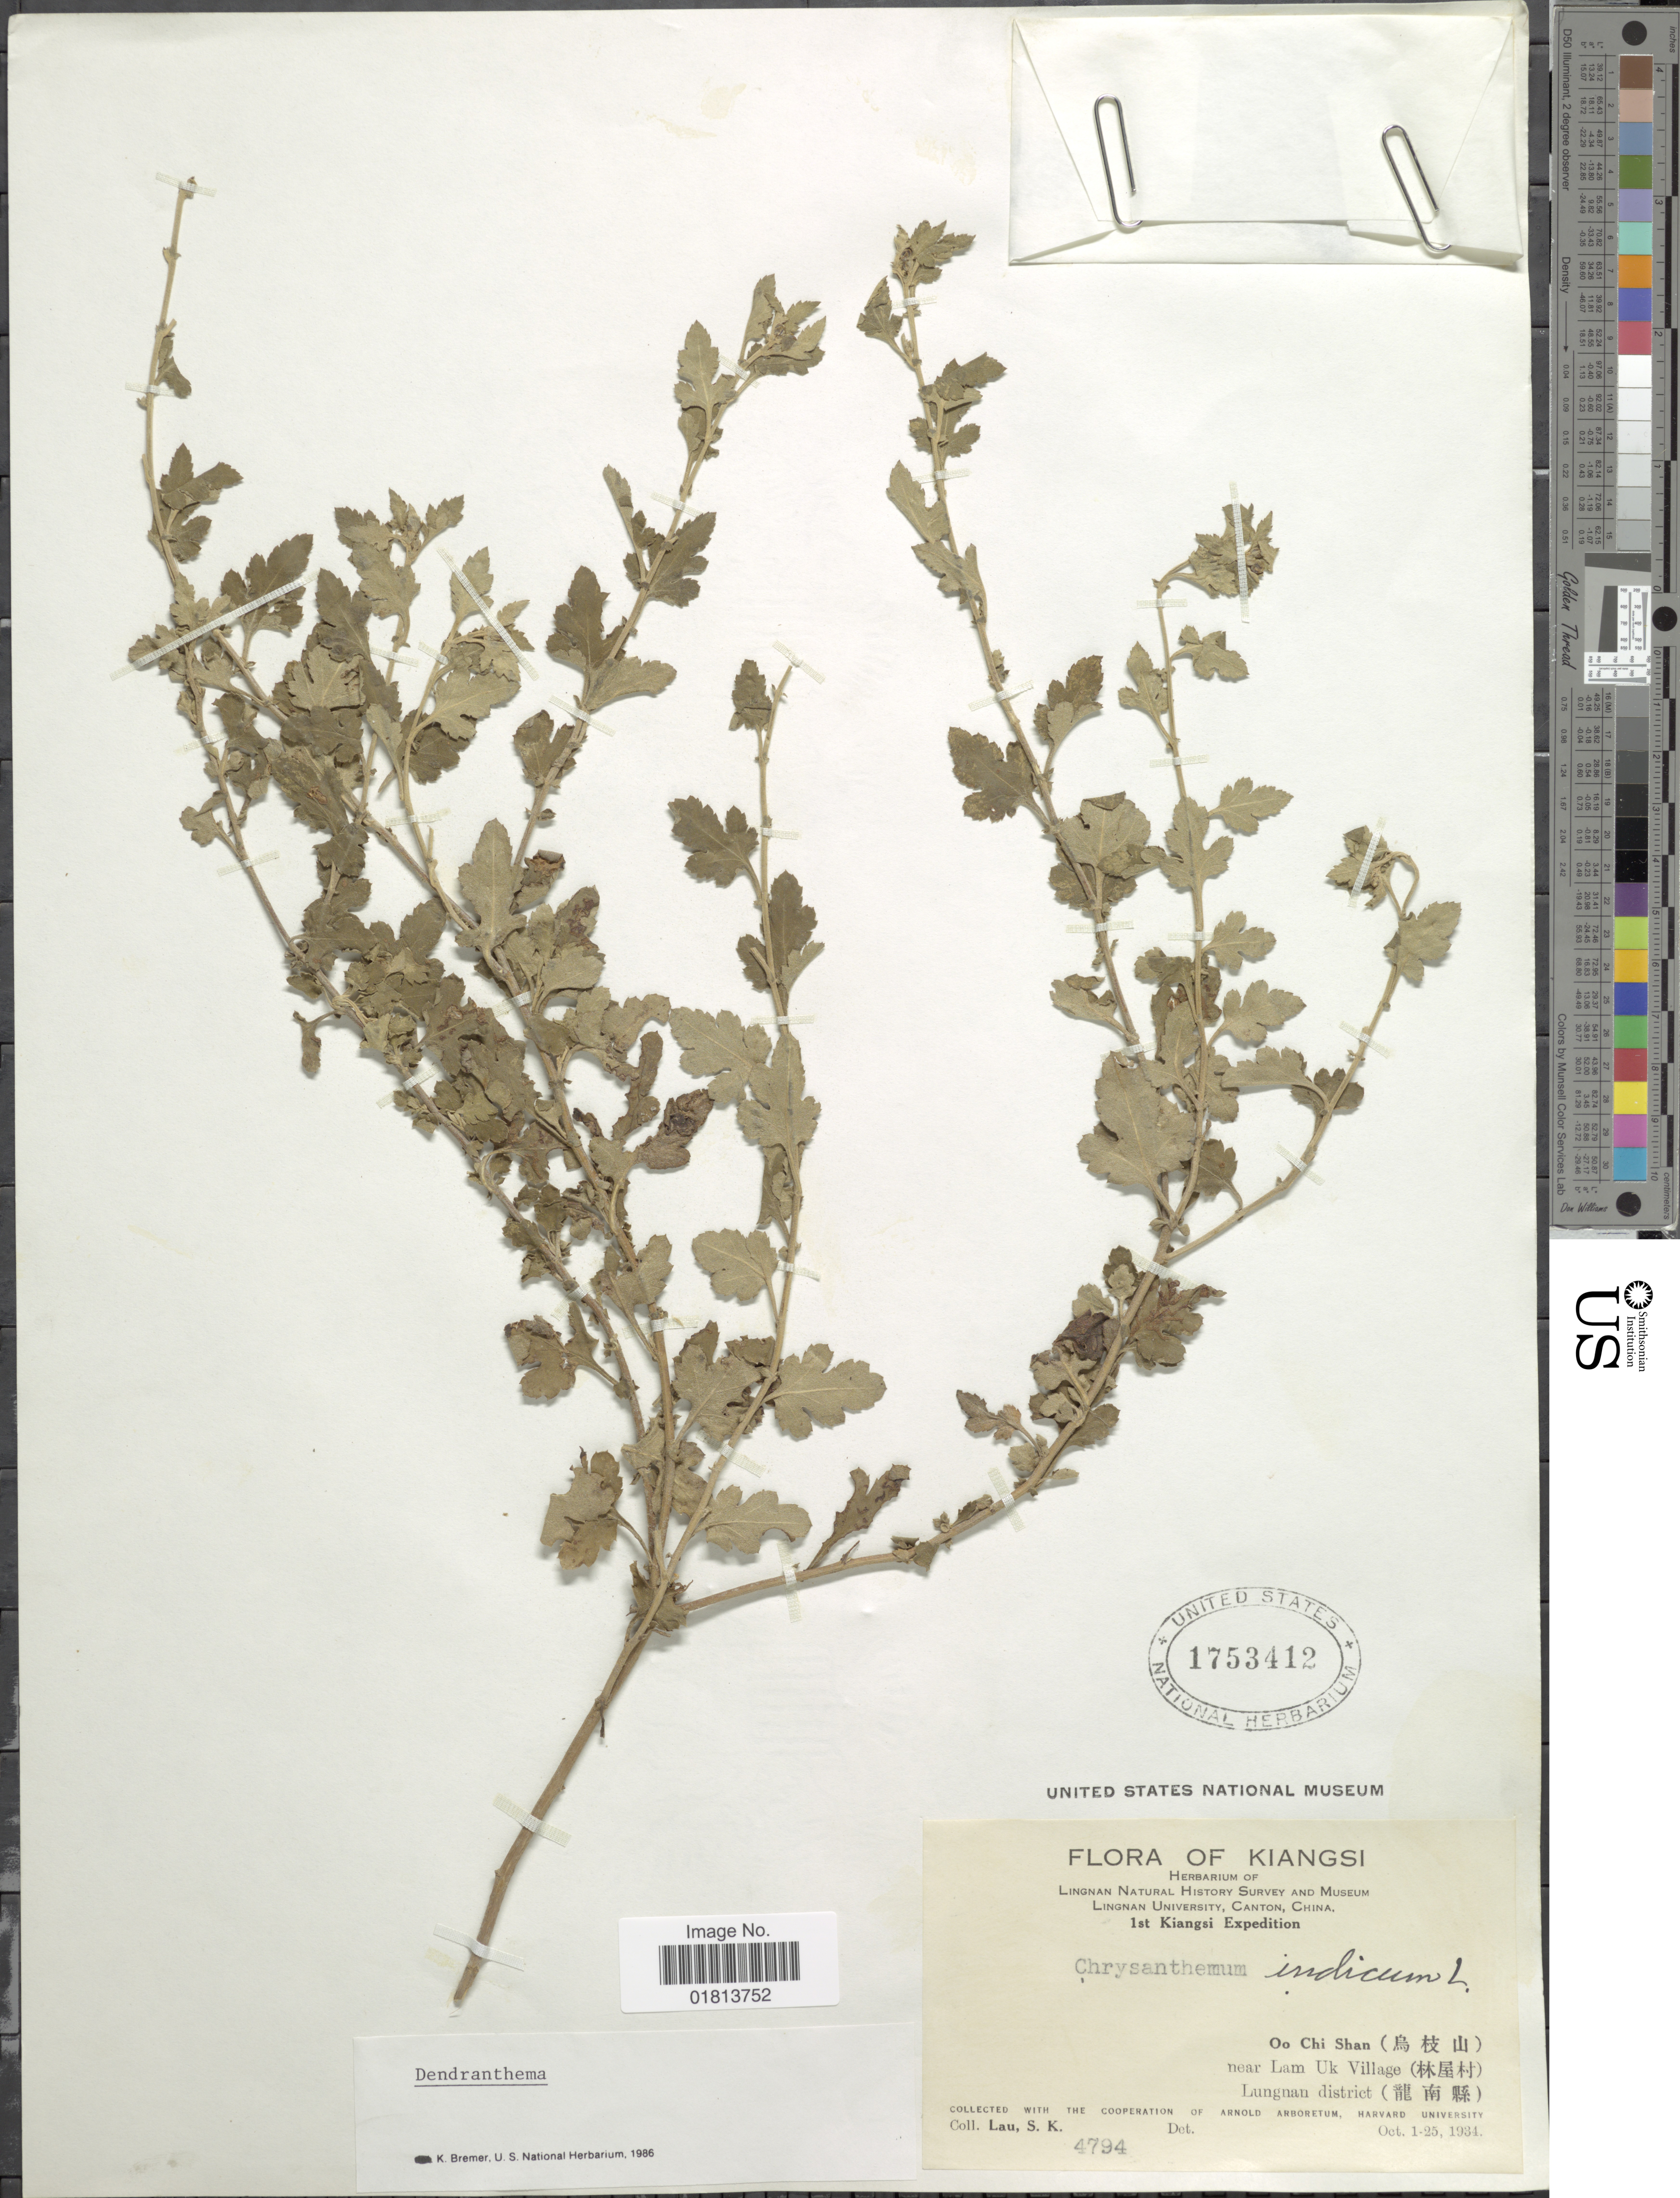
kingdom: Plantae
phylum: Tracheophyta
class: Magnoliopsida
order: Asterales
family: Asteraceae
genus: Dendranthema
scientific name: Dendranthema indicum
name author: (L.) Des Moul.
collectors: S. K. Lau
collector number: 4794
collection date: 1934-10-01/1934-10-25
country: China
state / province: Jiangxi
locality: Oo Chi Shan, near Lam Uk Village, Lungnan district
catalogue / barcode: US 1753412